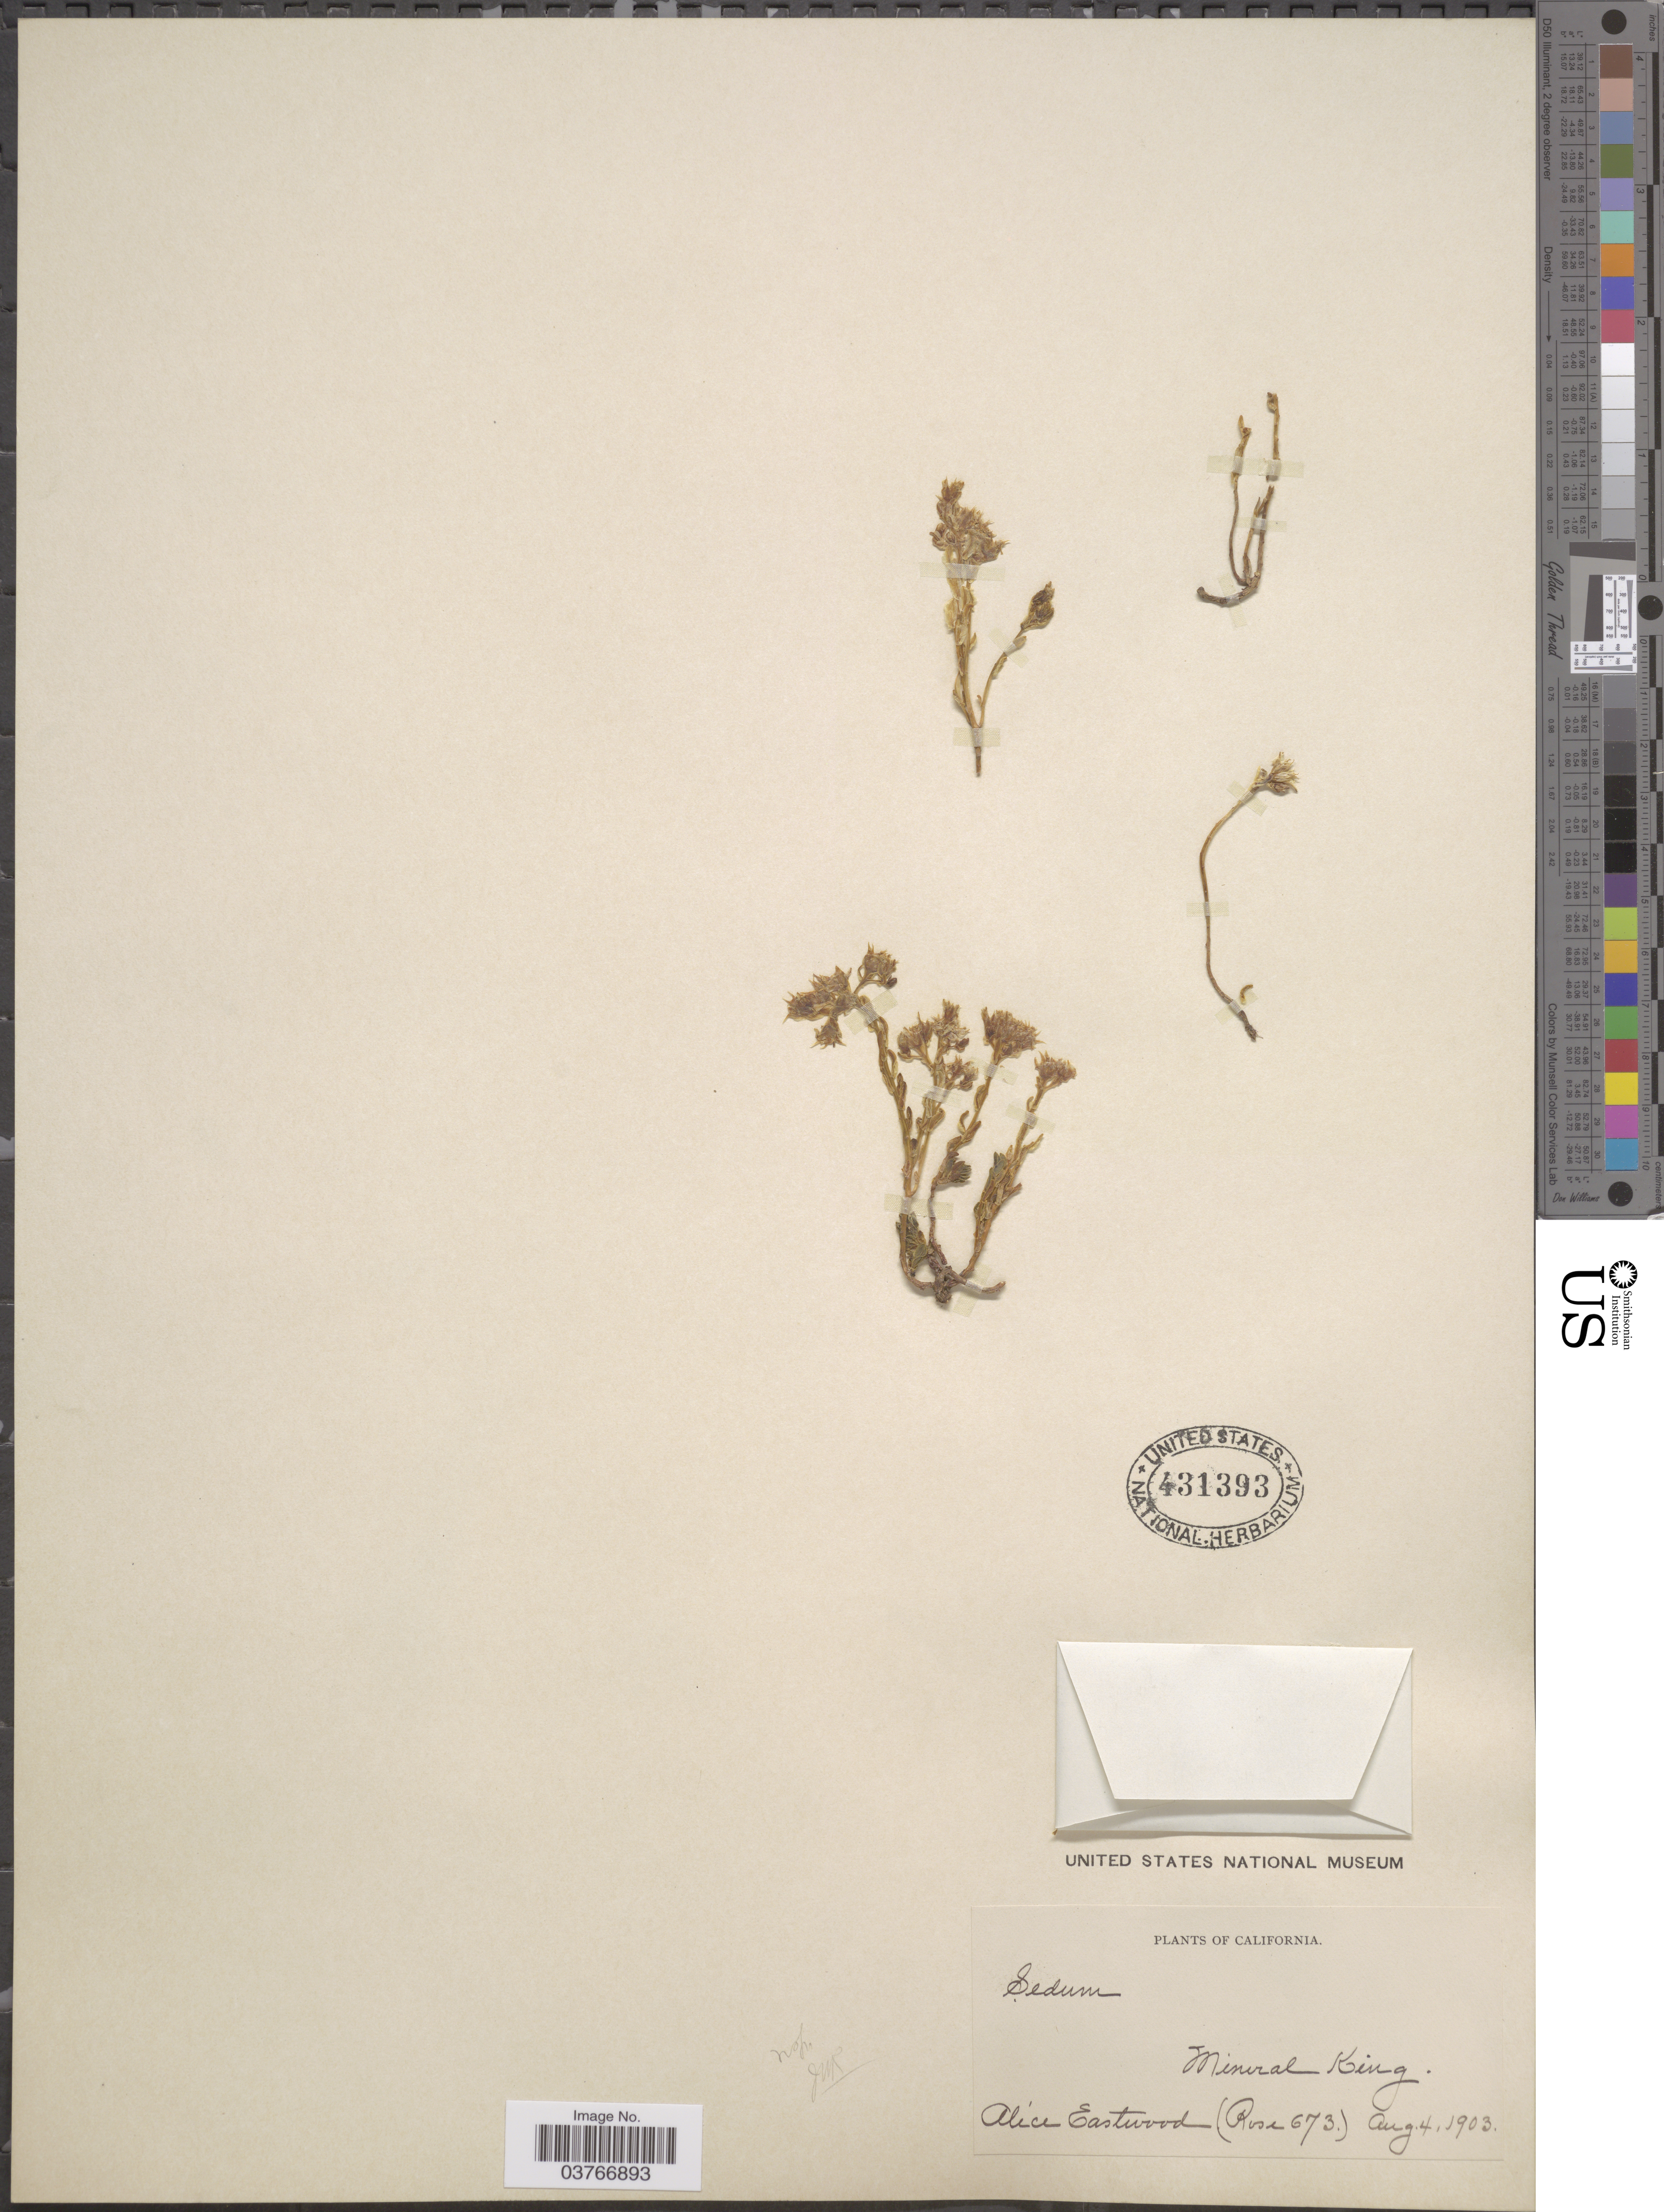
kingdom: Plantae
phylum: Tracheophyta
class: Magnoliopsida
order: Saxifragales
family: Crassulaceae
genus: Sedum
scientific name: Sedum sp.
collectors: A. Eastwood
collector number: Rose673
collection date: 1903-08-04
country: United States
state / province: California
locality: Mineral King.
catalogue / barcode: US 431393